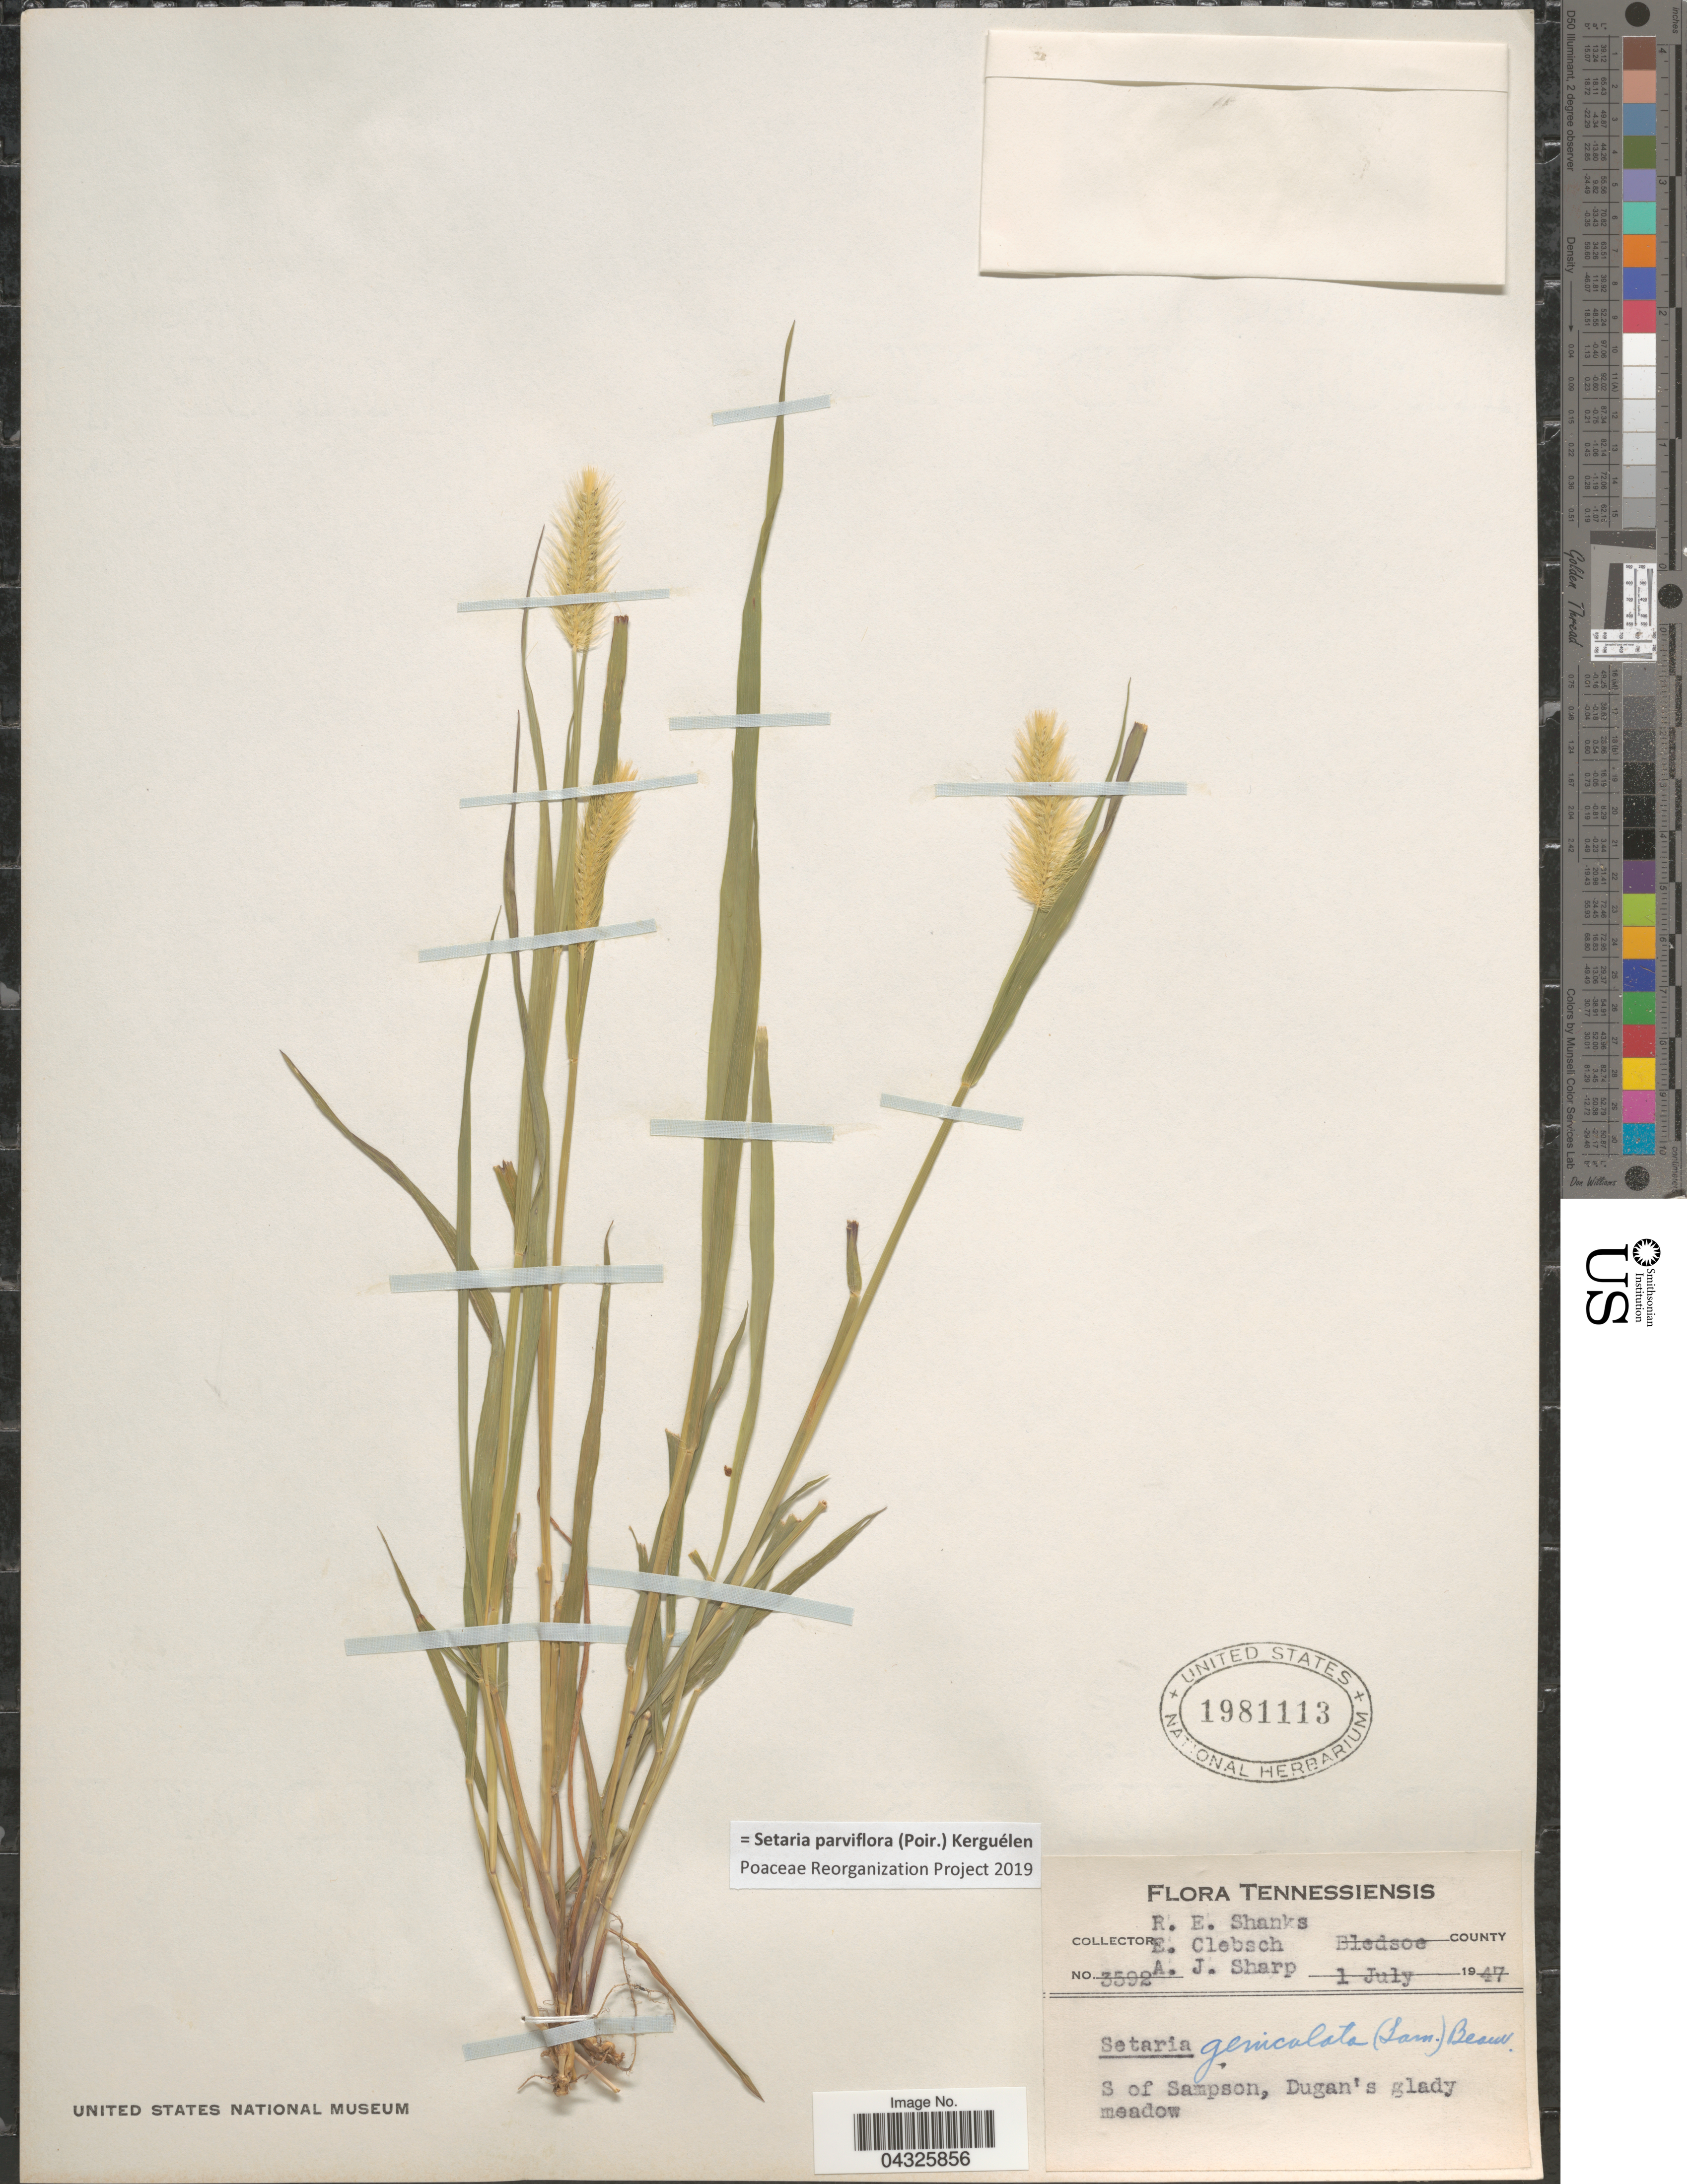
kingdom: Plantae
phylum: Tracheophyta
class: Liliopsida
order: Poales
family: Poaceae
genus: Setaria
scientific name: Setaria parviflora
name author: (Poir.) Kerguélen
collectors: R. Shanks, E. Clebsch & A. J. Sharp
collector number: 3592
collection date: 1947-07-01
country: United States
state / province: Tennessee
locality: Bledsoe County. S of Sampson, Dugan's glady meadow.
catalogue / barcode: US 1981113